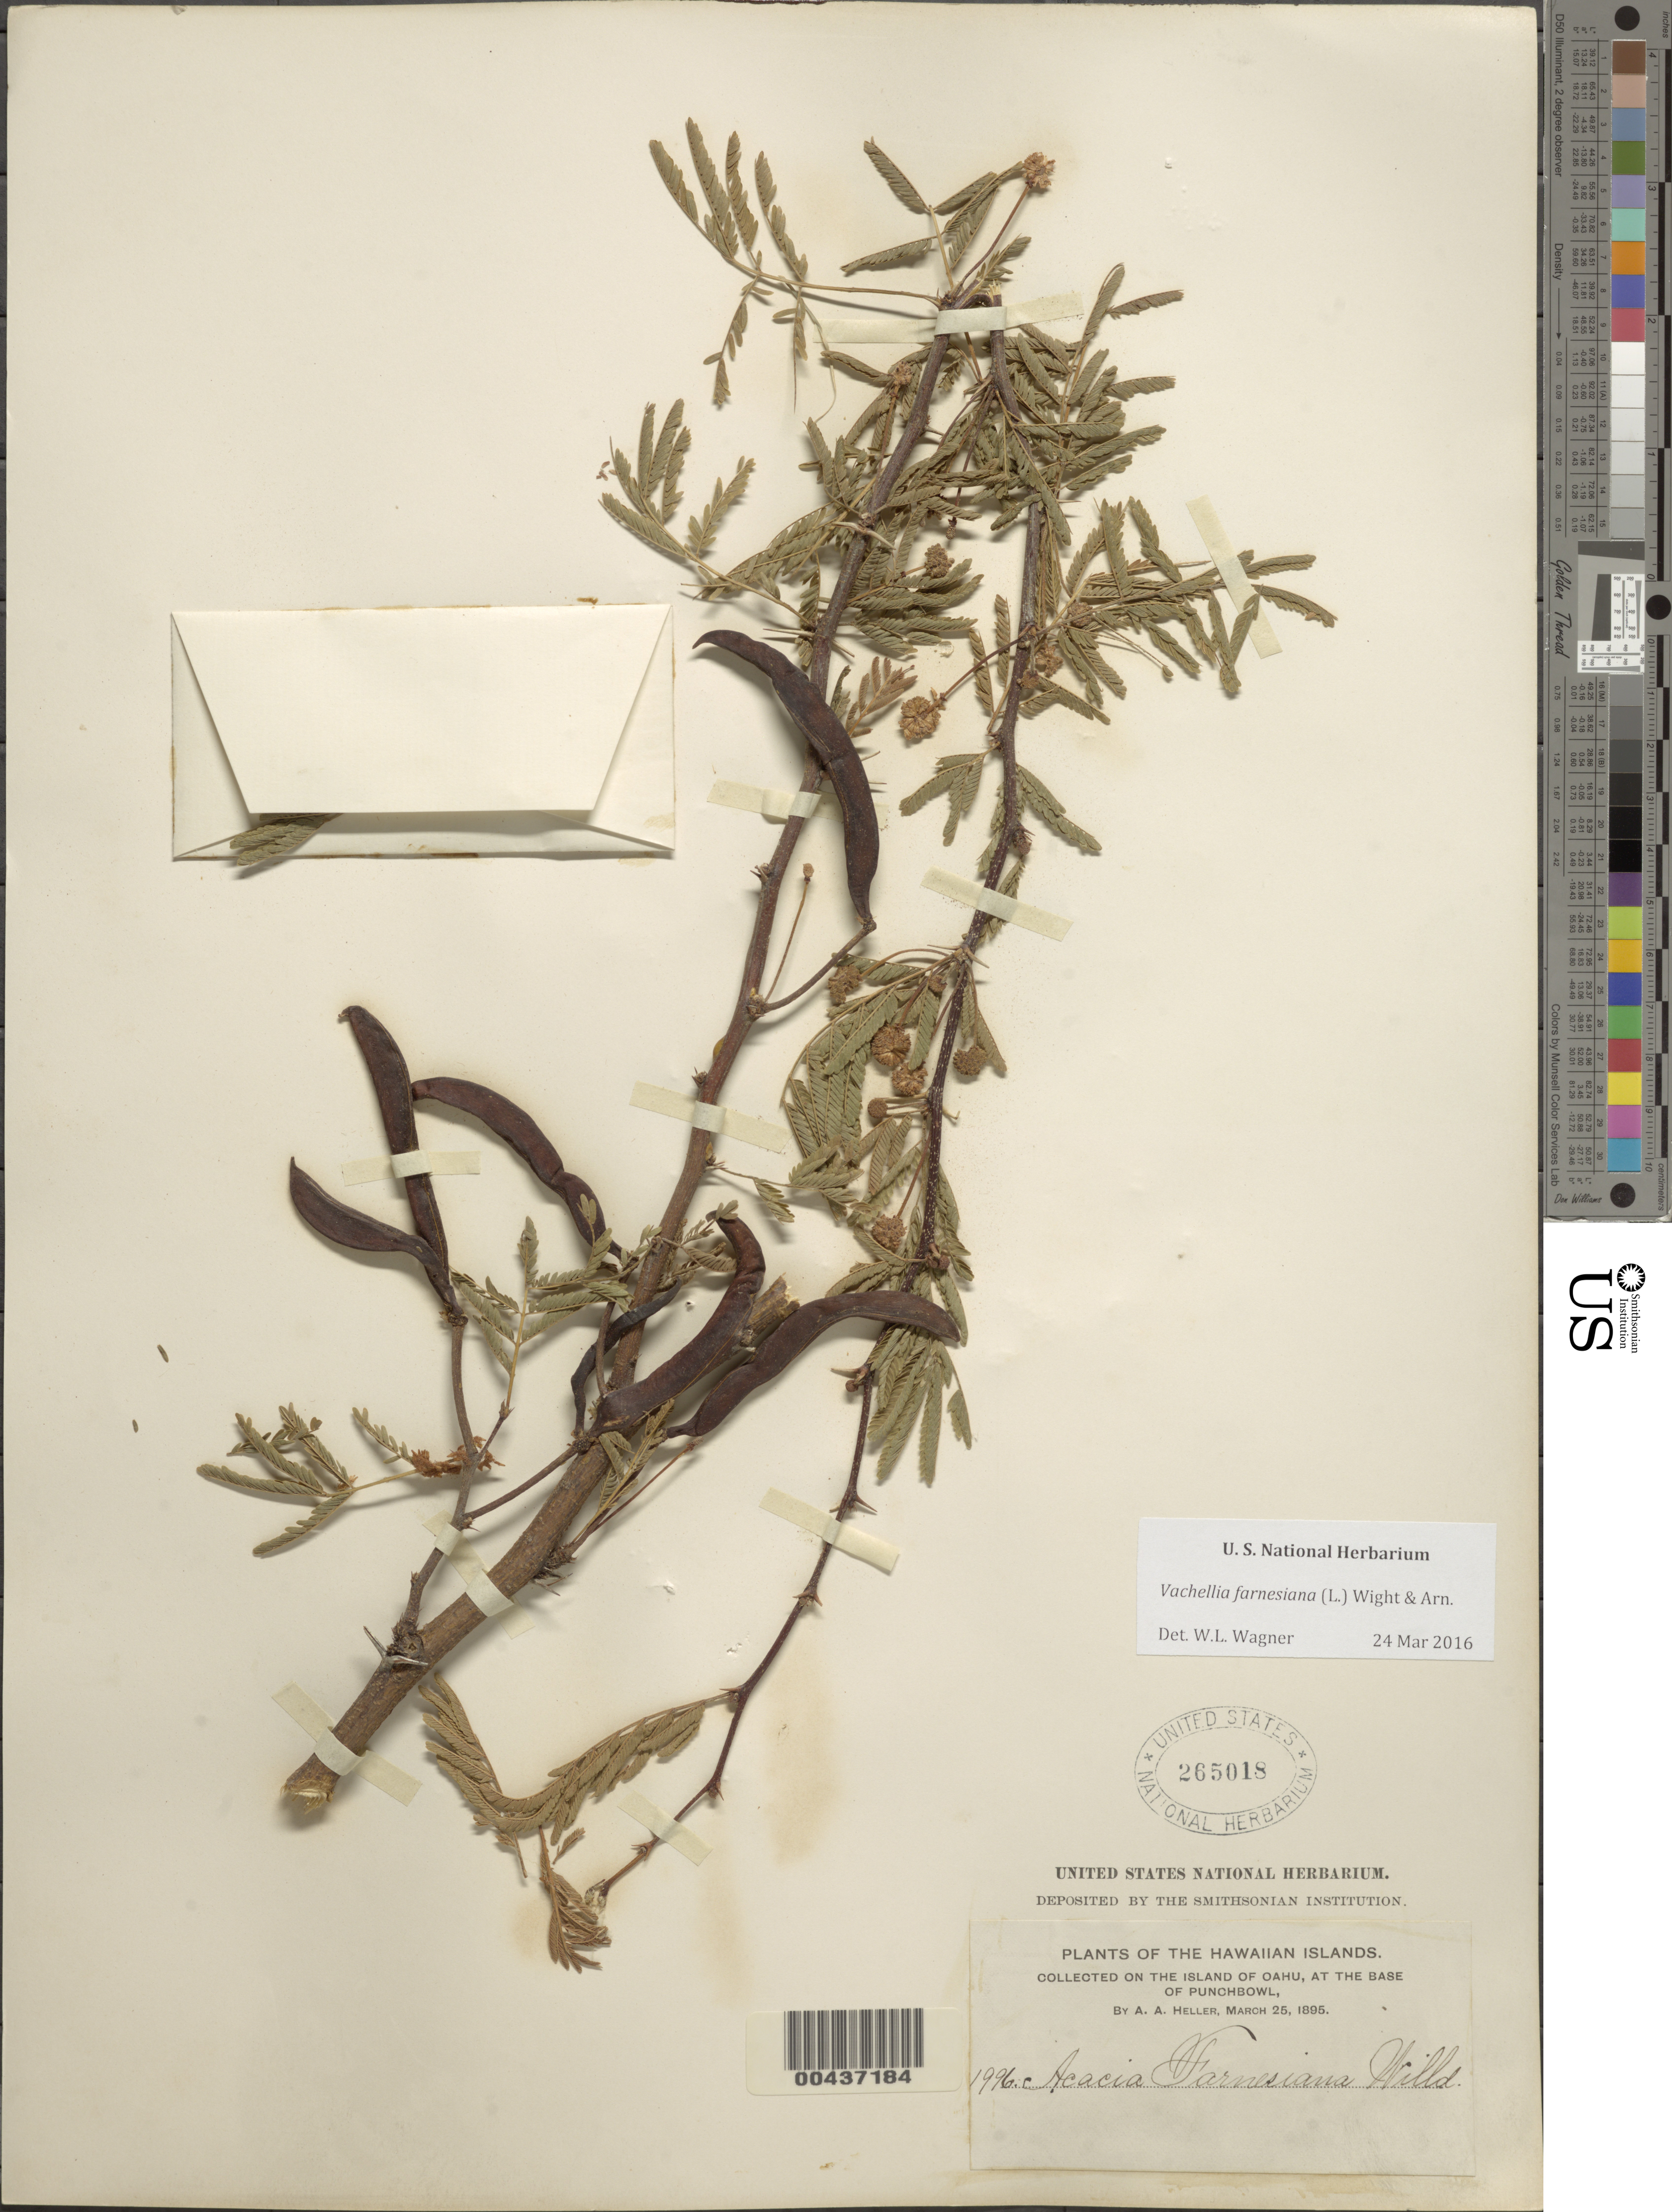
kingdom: Plantae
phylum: Tracheophyta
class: Magnoliopsida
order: Fabales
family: Fabaceae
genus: Vachellia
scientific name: Vachellia farnesiana var. farnesiana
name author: (L.) Wight & Arn.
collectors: A. A. Heller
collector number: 1996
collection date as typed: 25 Mar 1895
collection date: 1895-03-25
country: United States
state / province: Hawaii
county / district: Honolulu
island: Oahu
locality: At the base of Punchbowl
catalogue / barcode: US 265018